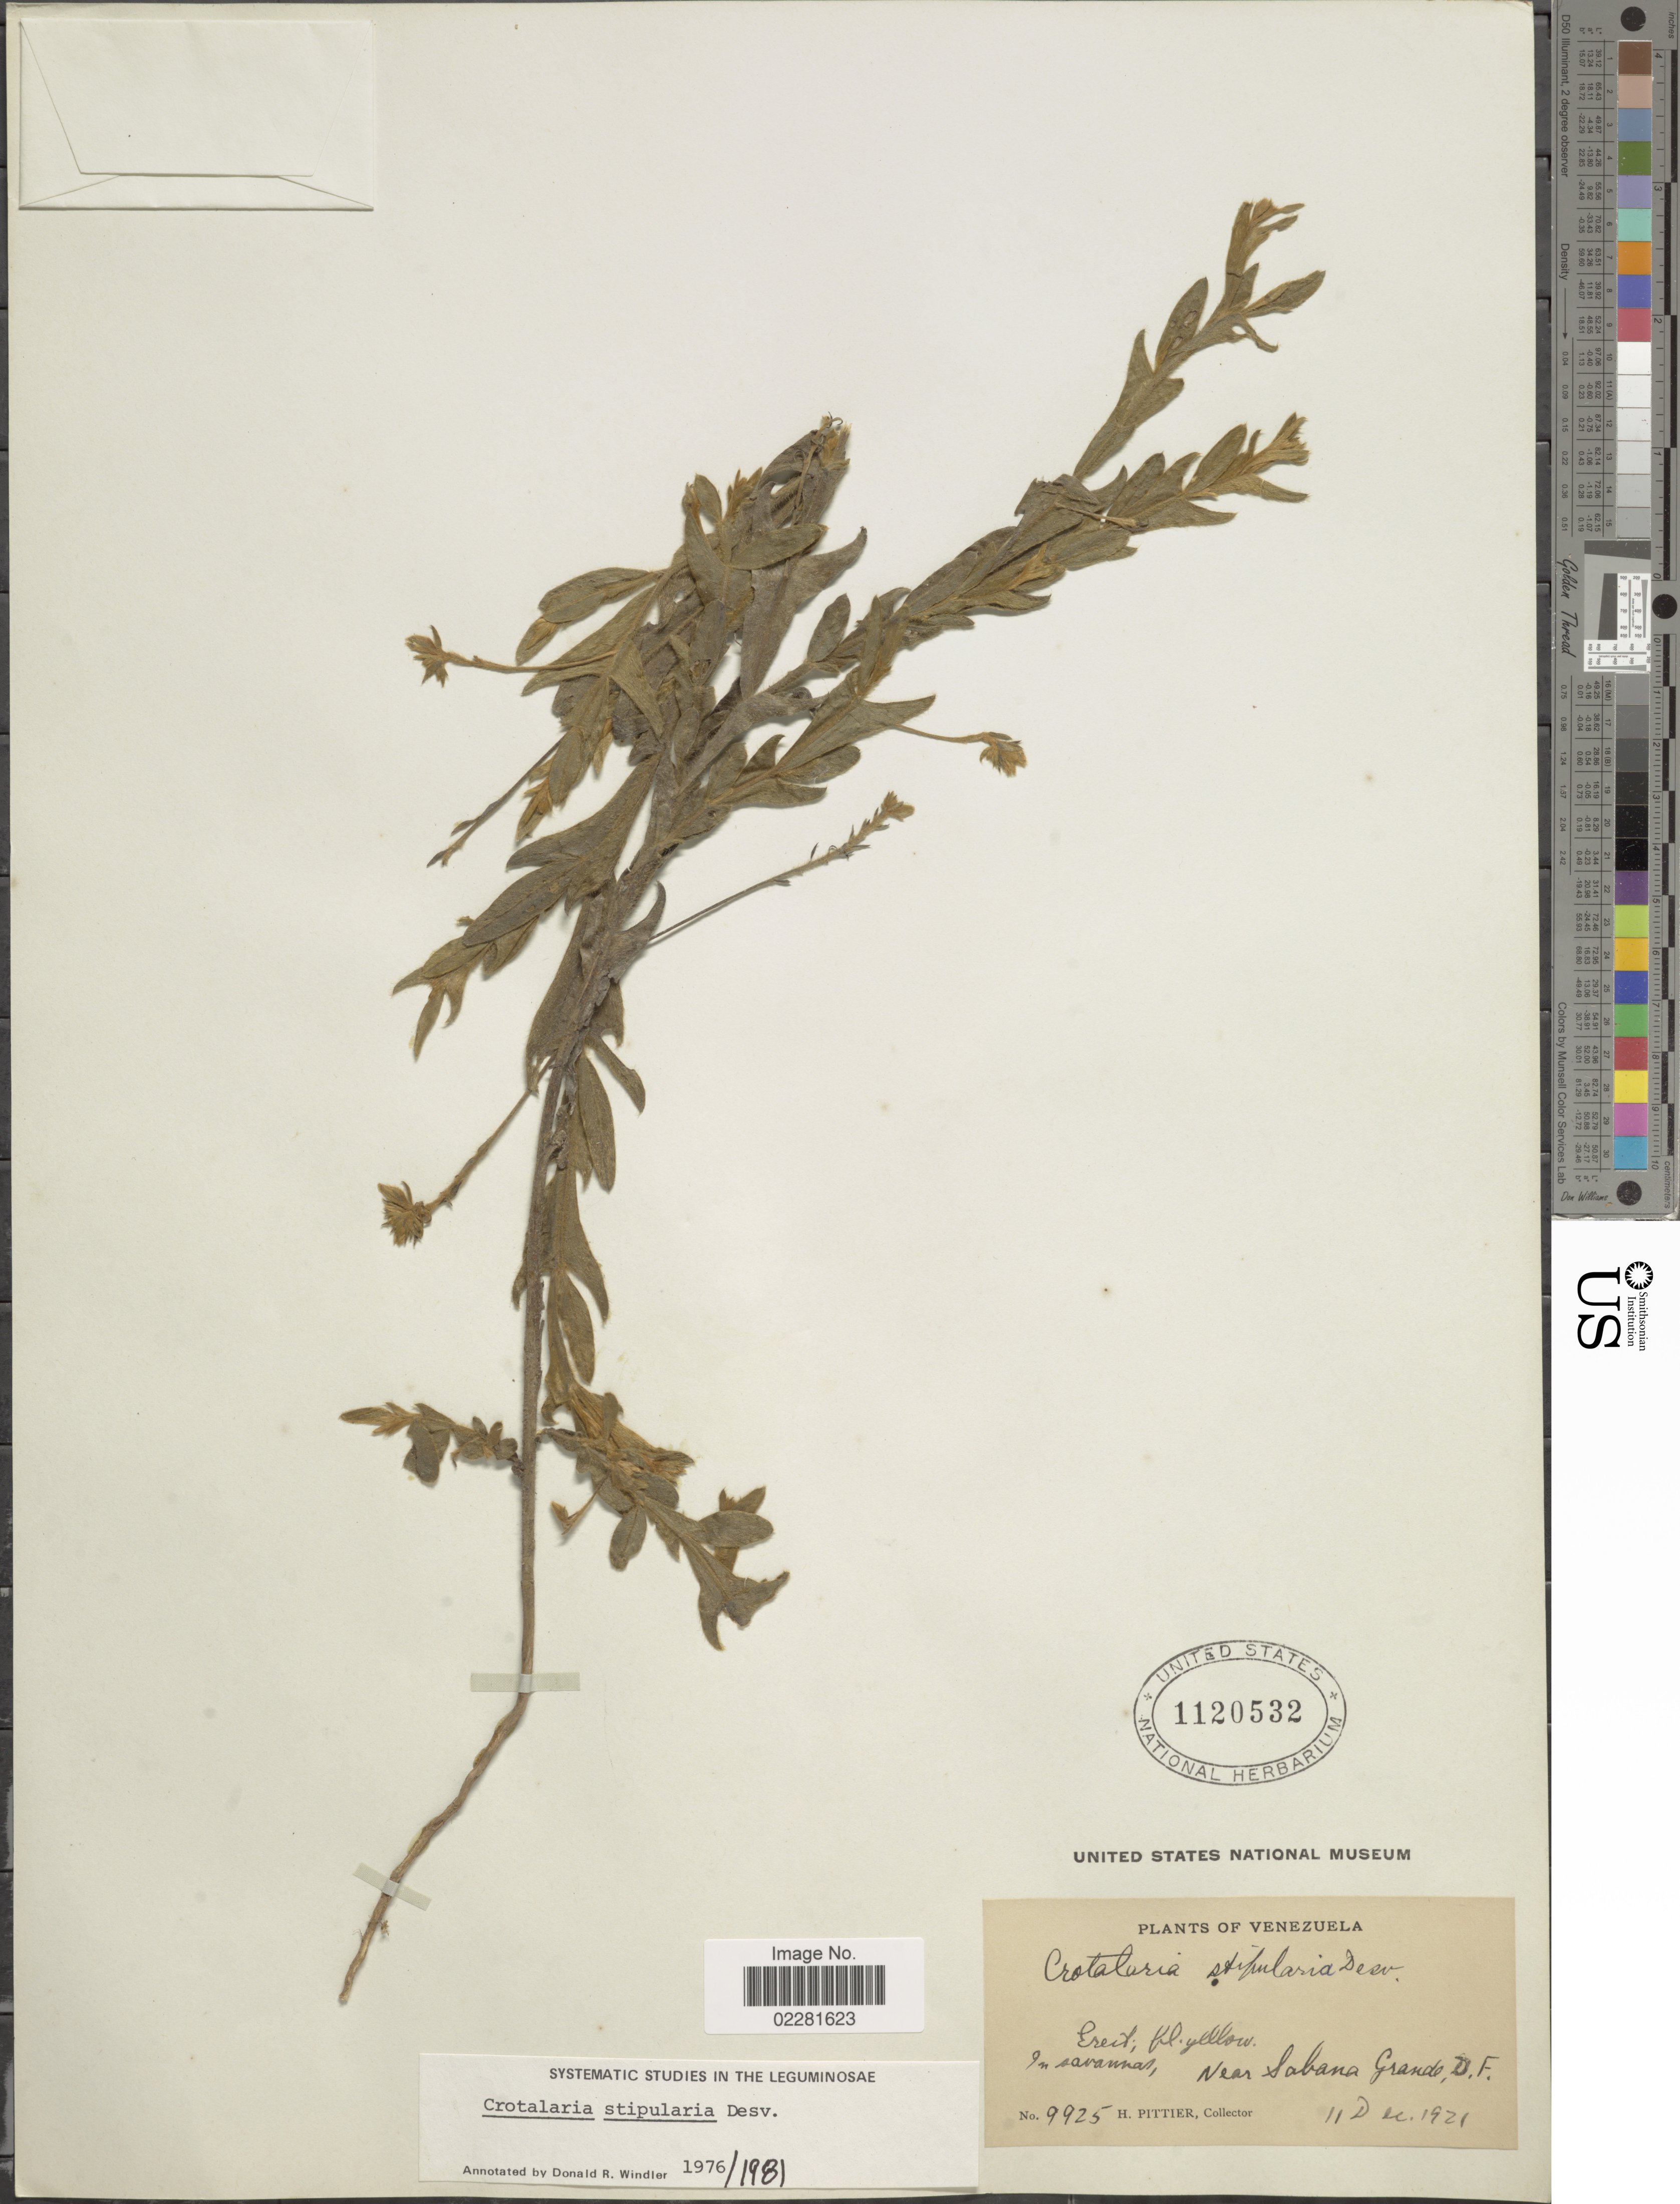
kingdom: Plantae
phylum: Tracheophyta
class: Magnoliopsida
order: Fabales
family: Fabaceae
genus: Crotalaria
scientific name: Crotalaria stipularia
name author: Desv.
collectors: H. F. Pittier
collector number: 9925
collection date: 1921-12-11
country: Venezuela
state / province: Distrito Federal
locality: Near Sabana Grande, D. F.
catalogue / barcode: US 1120532